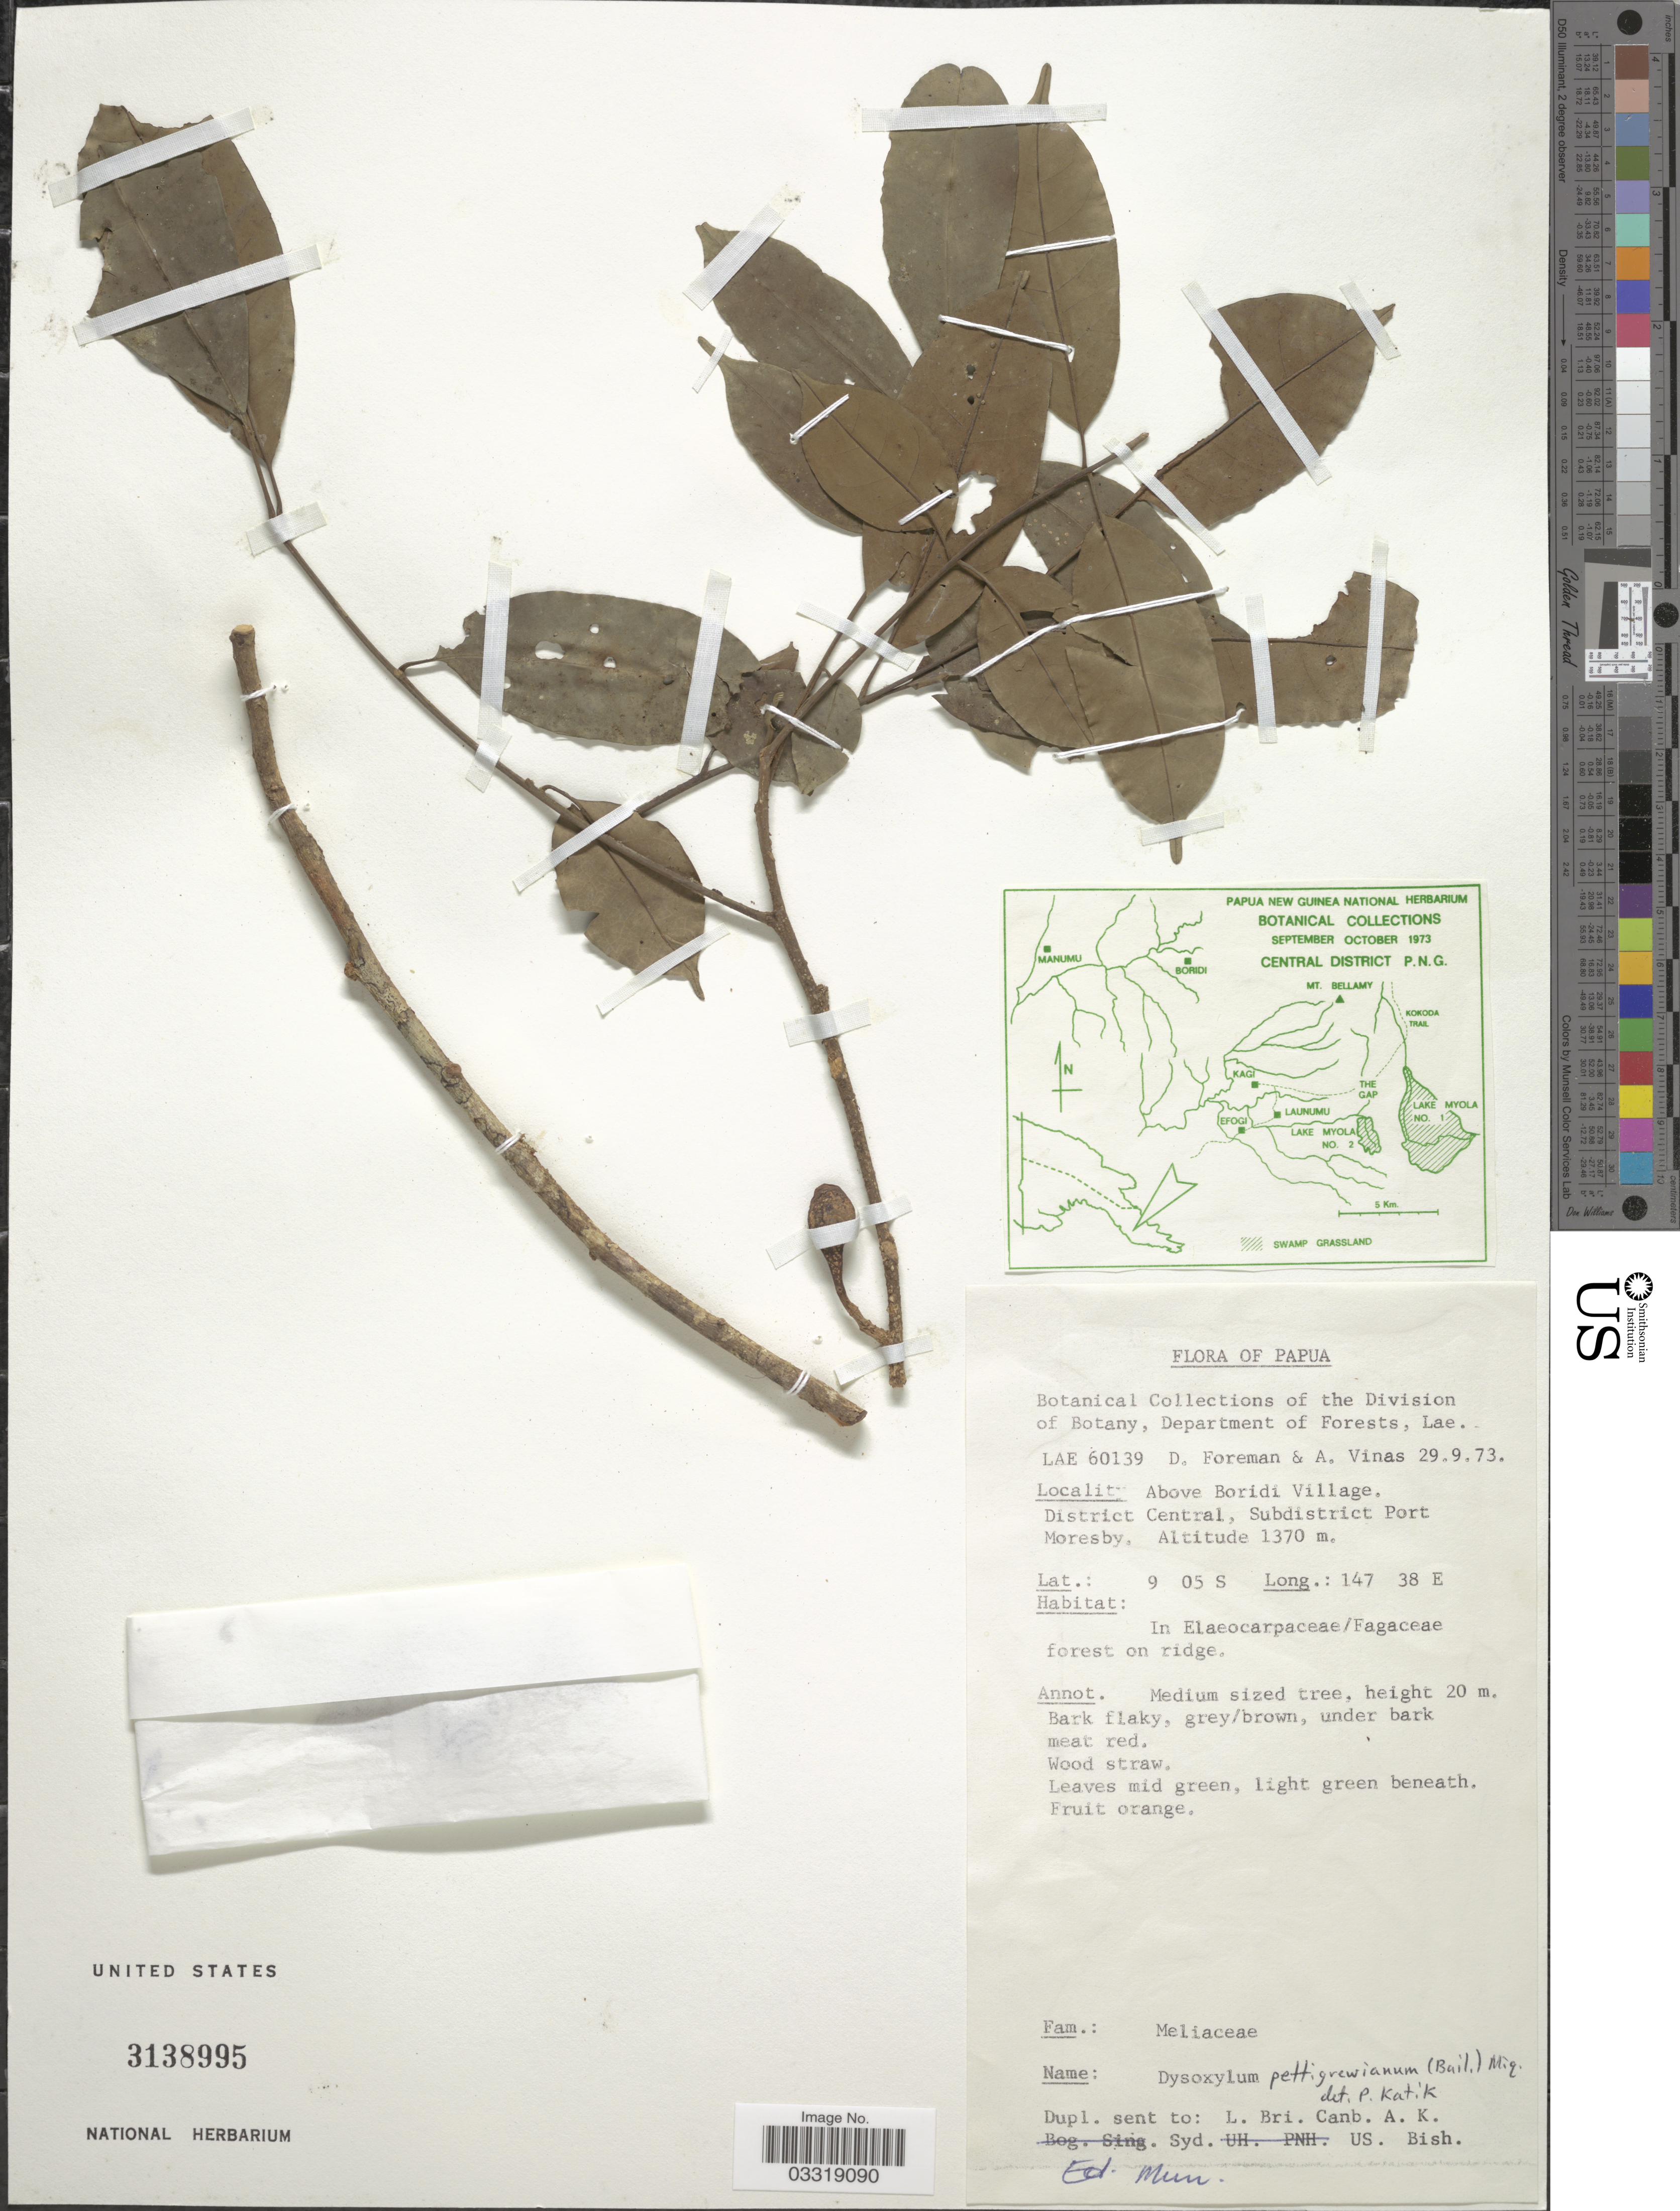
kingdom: Plantae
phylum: Tracheophyta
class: Magnoliopsida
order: Sapindales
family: Meliaceae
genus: Didymocheton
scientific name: Didymocheton pettigrewianus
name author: (F.M. Bailey) Hauenschild & Holzmeyer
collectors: D. Foreman & A. Vinas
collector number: LAE 60139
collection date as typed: Transcribed d/m/y: 29/9/73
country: Papua New Guinea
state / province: Central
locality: Papua. Above Boridi Village, District Central, Subdistrict Port Moresby.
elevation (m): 1370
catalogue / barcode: US 3138995